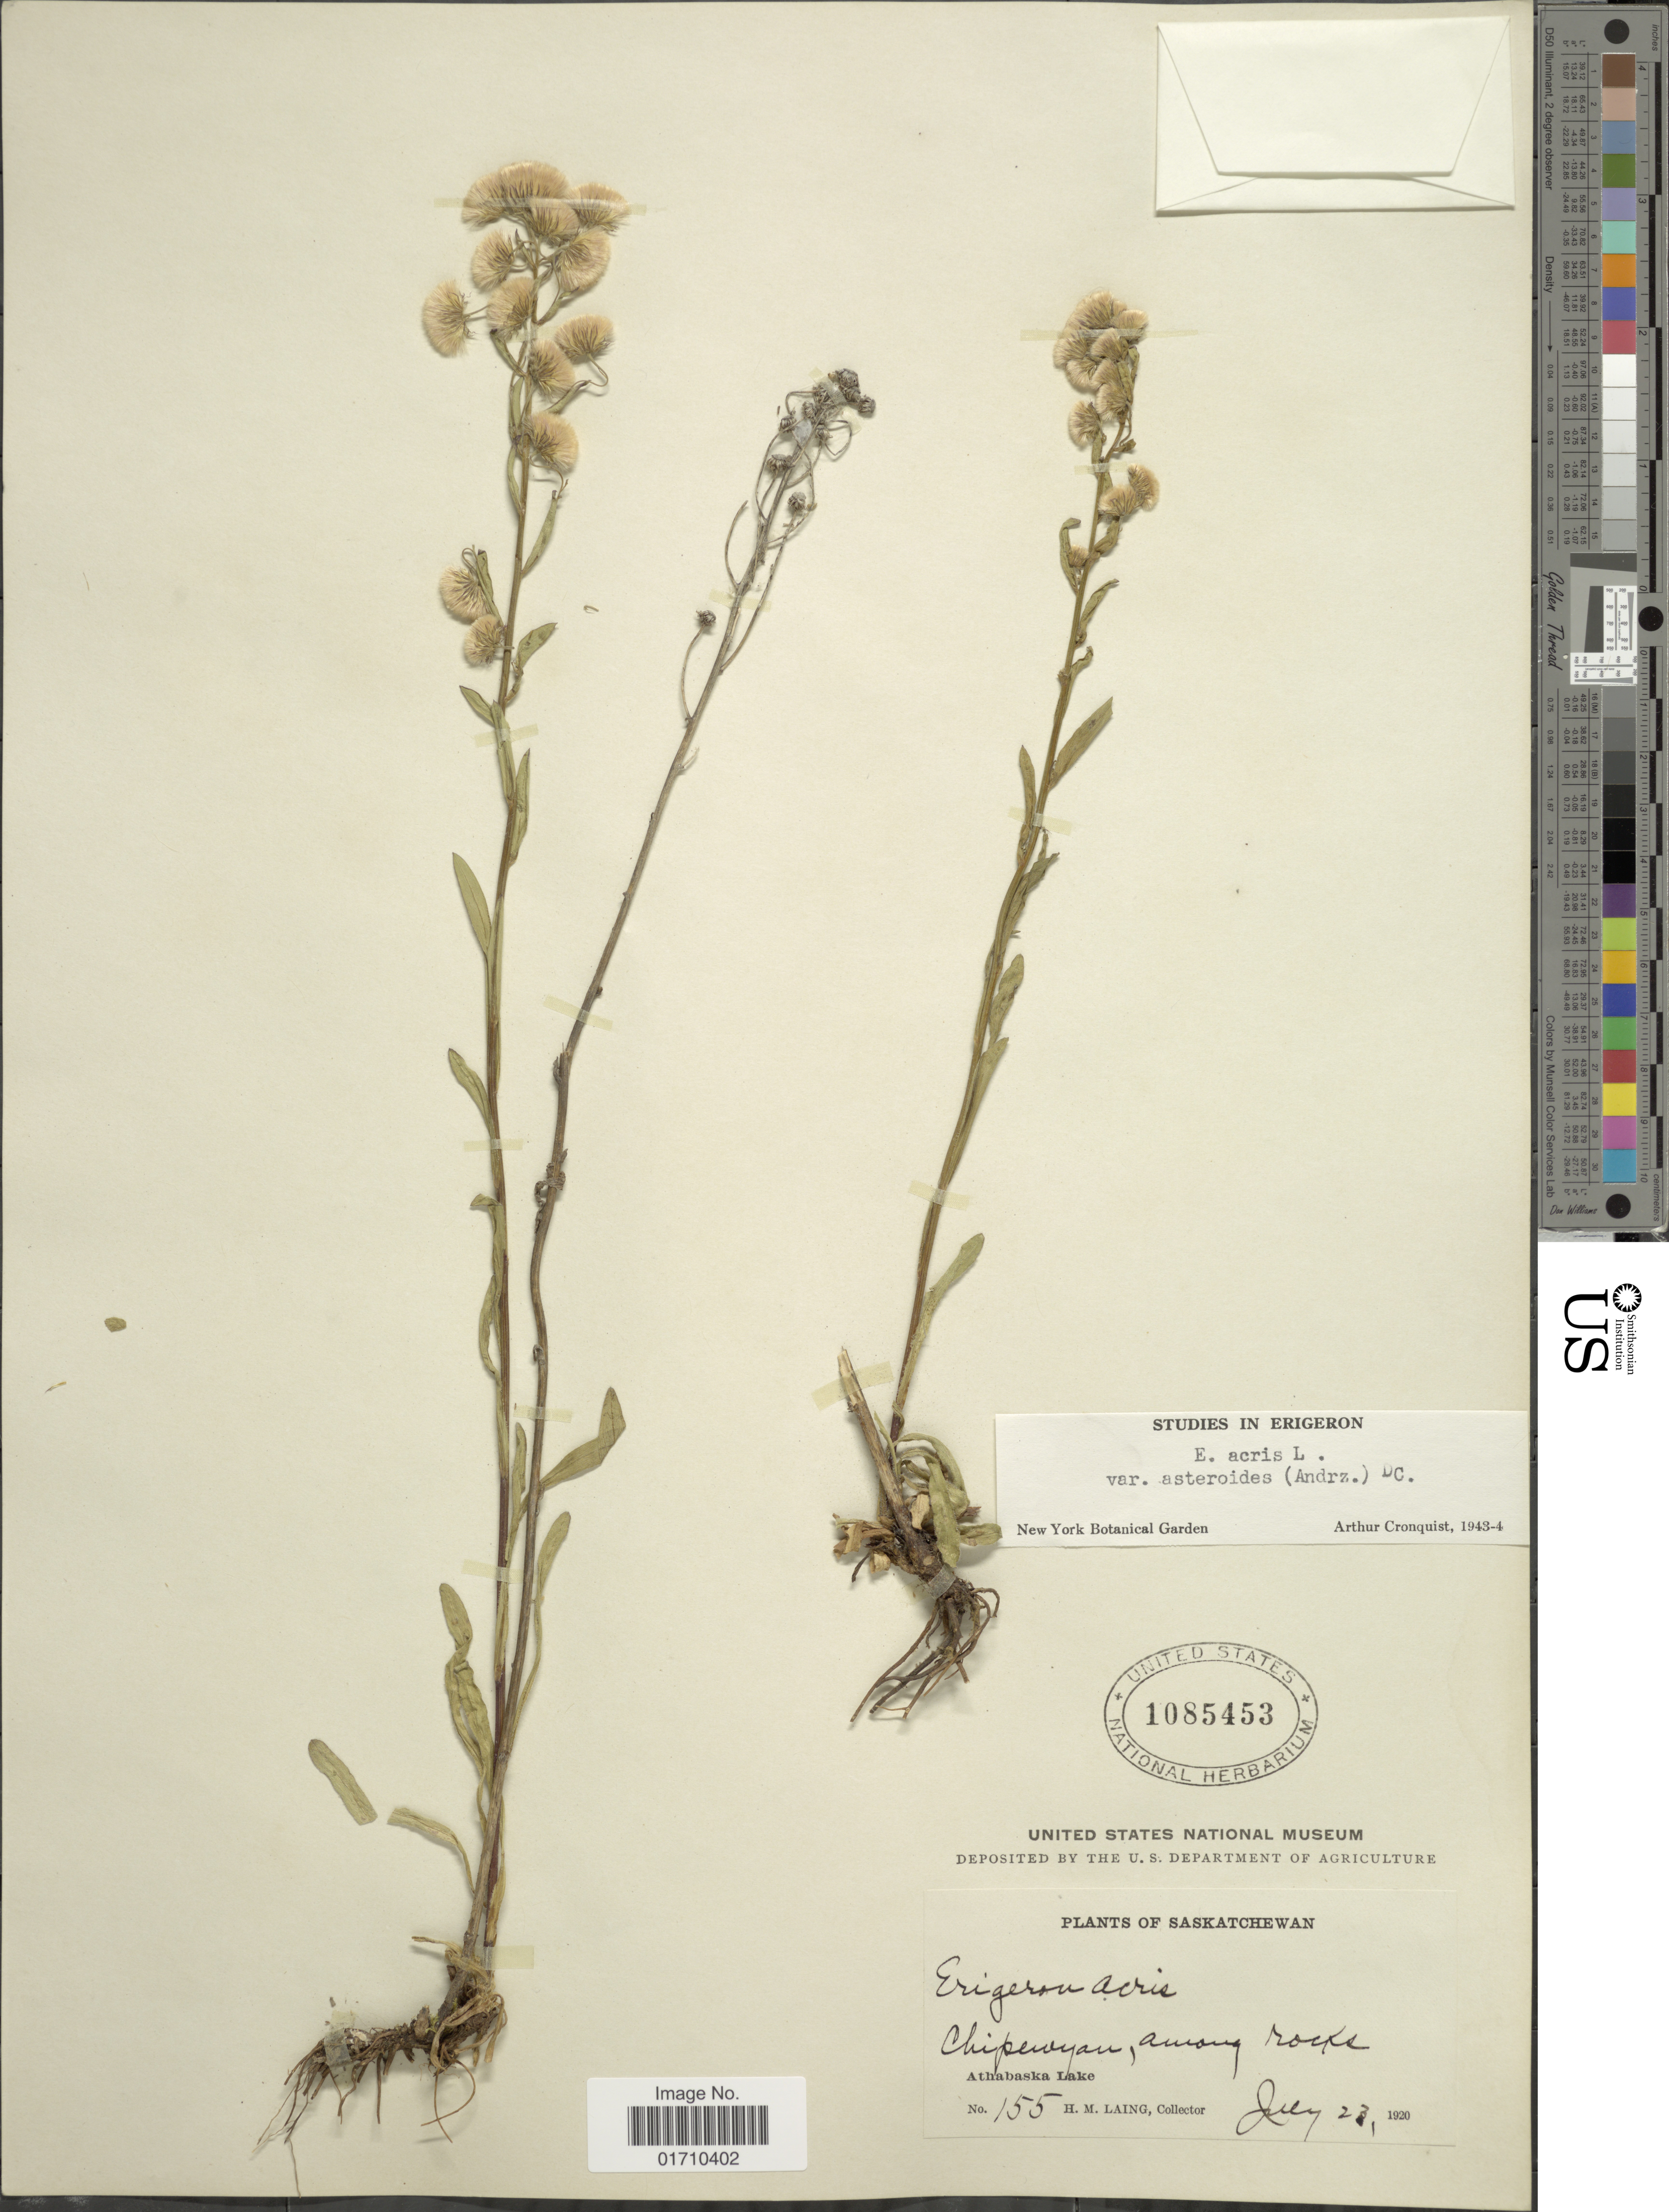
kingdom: Plantae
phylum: Tracheophyta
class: Magnoliopsida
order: Asterales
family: Asteraceae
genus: Erigeron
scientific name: Erigeron acris var. asteroides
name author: (Andrz.) DC.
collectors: H. Laing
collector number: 155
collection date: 1920-07-23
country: Canada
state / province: Saskatchewan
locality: Chipewyan, among rocks, Athabaska Lake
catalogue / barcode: US 1085453